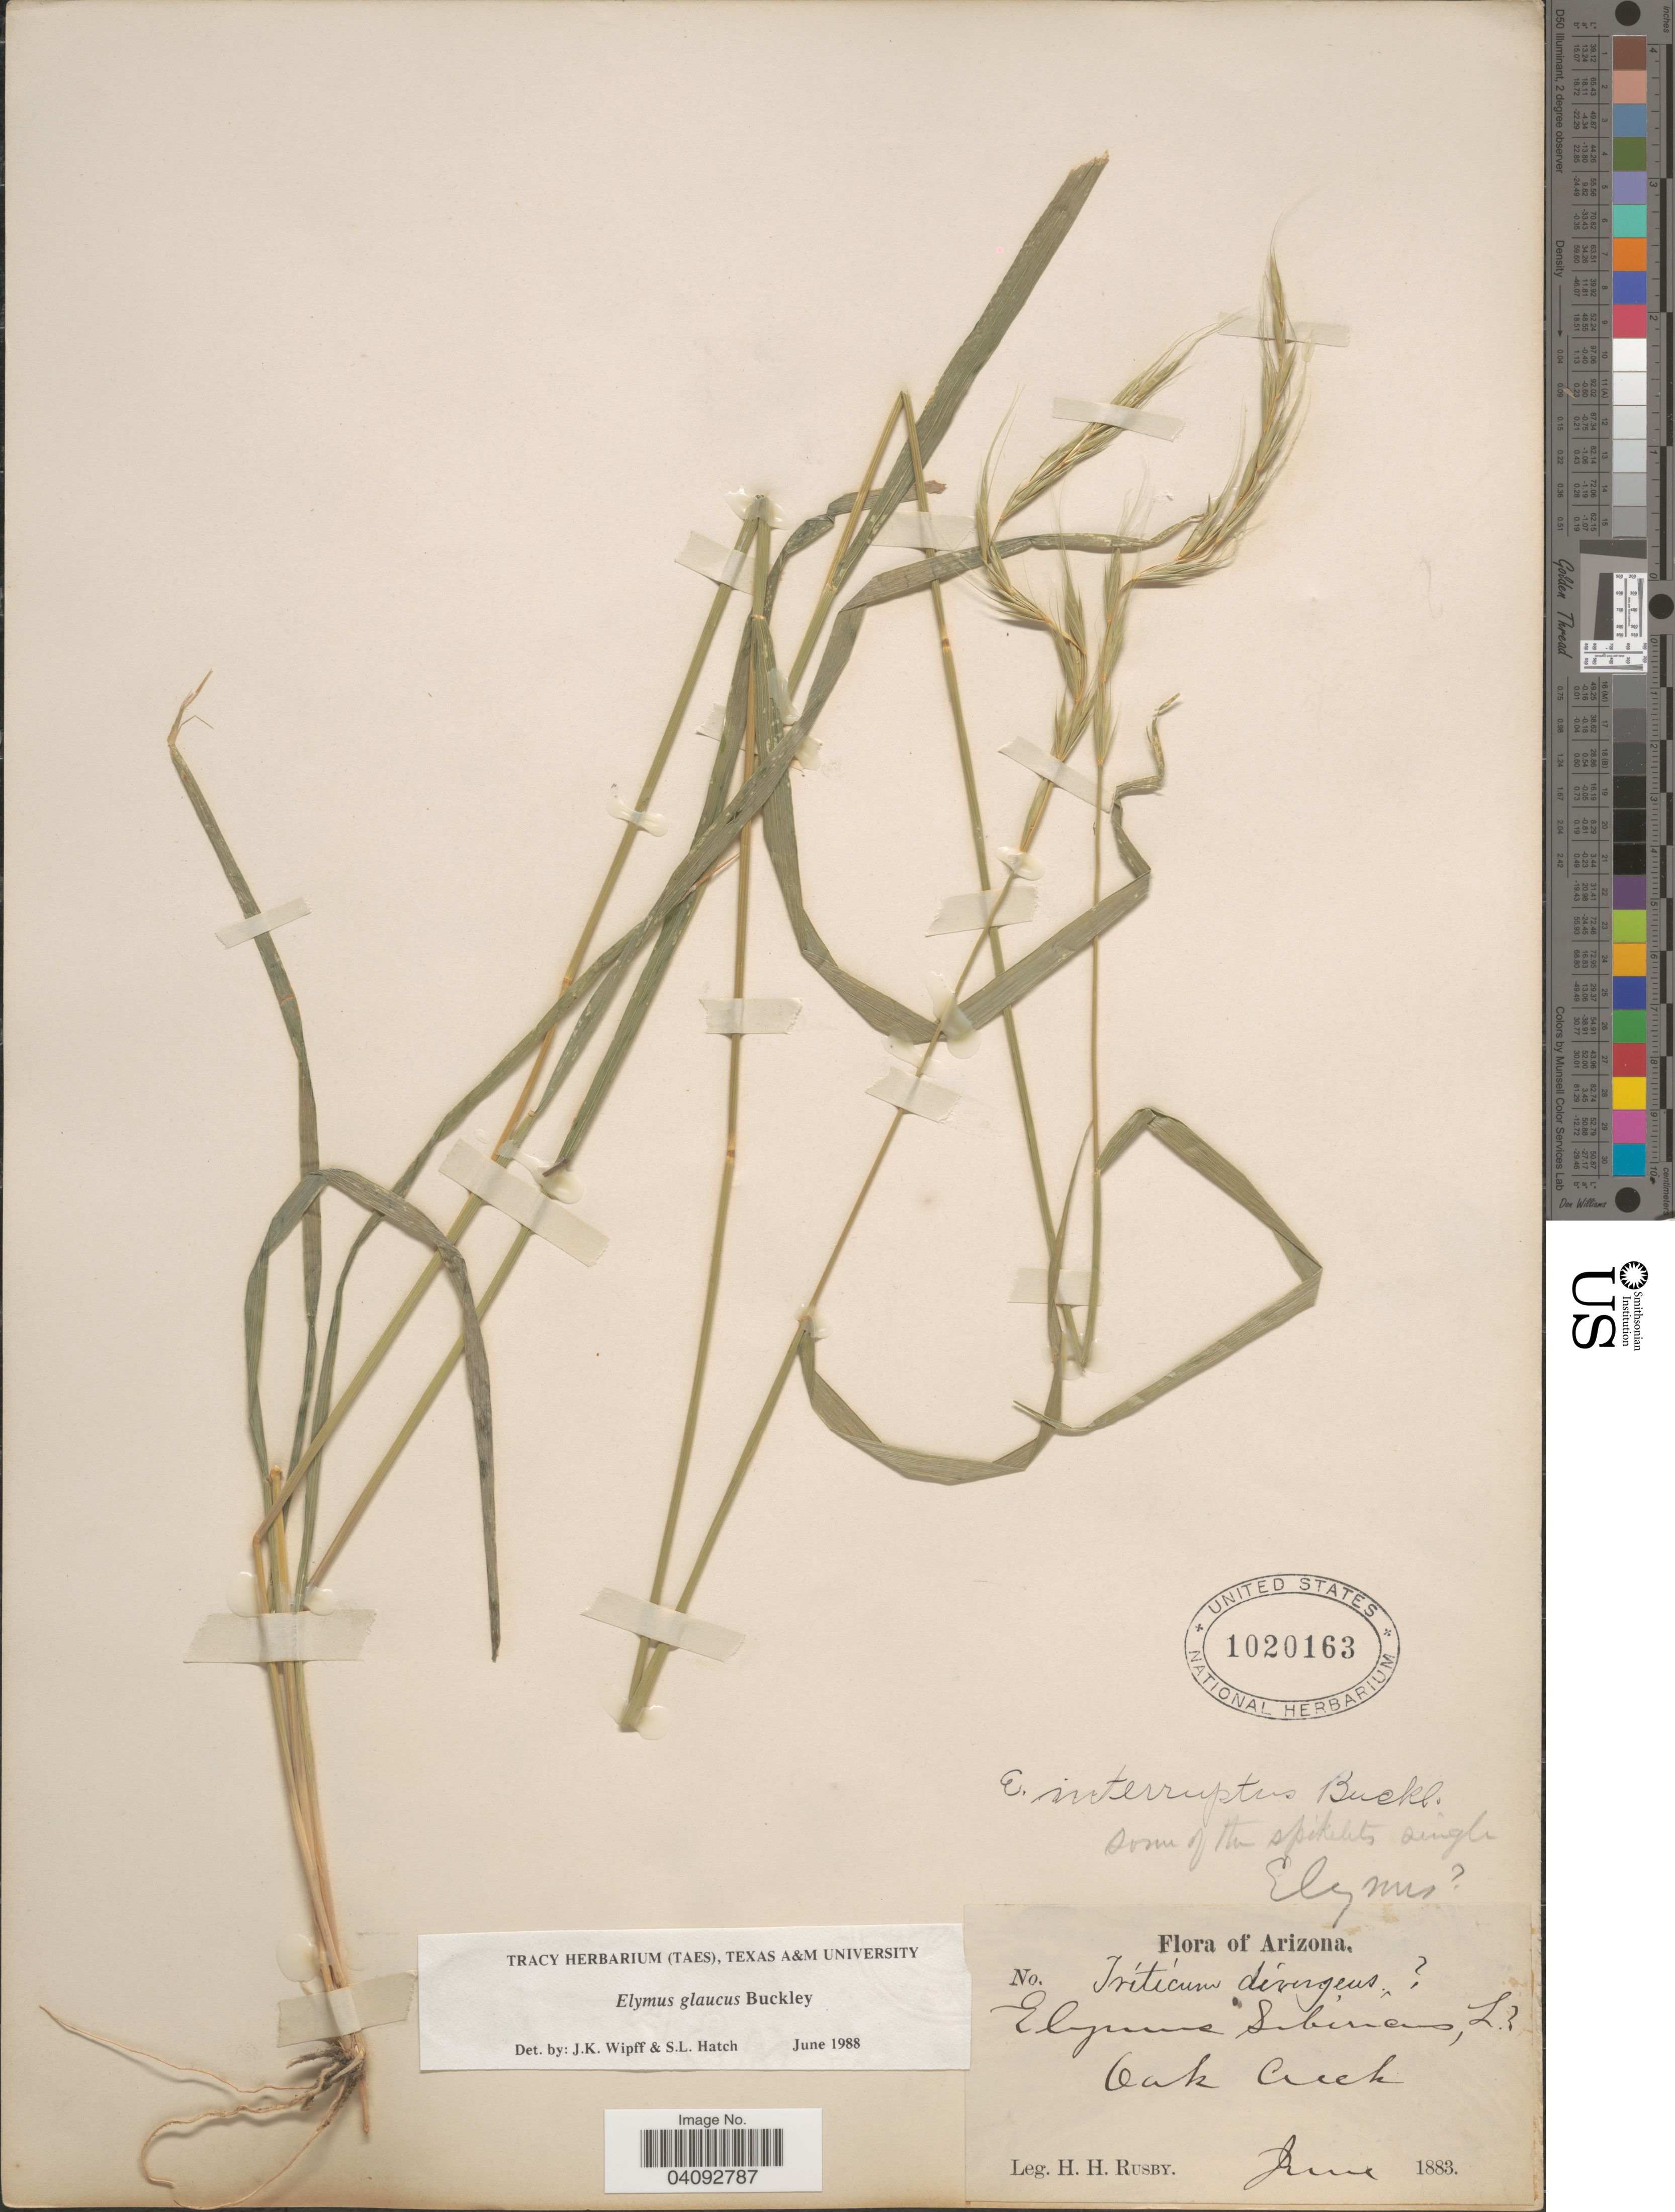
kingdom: Plantae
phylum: Tracheophyta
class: Liliopsida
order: Poales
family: Poaceae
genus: Elymus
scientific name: Elymus glaucus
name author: Buckley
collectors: H. H. Rusby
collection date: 1883-06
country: United States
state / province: Arizona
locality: Oak Creek.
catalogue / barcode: US 1020163